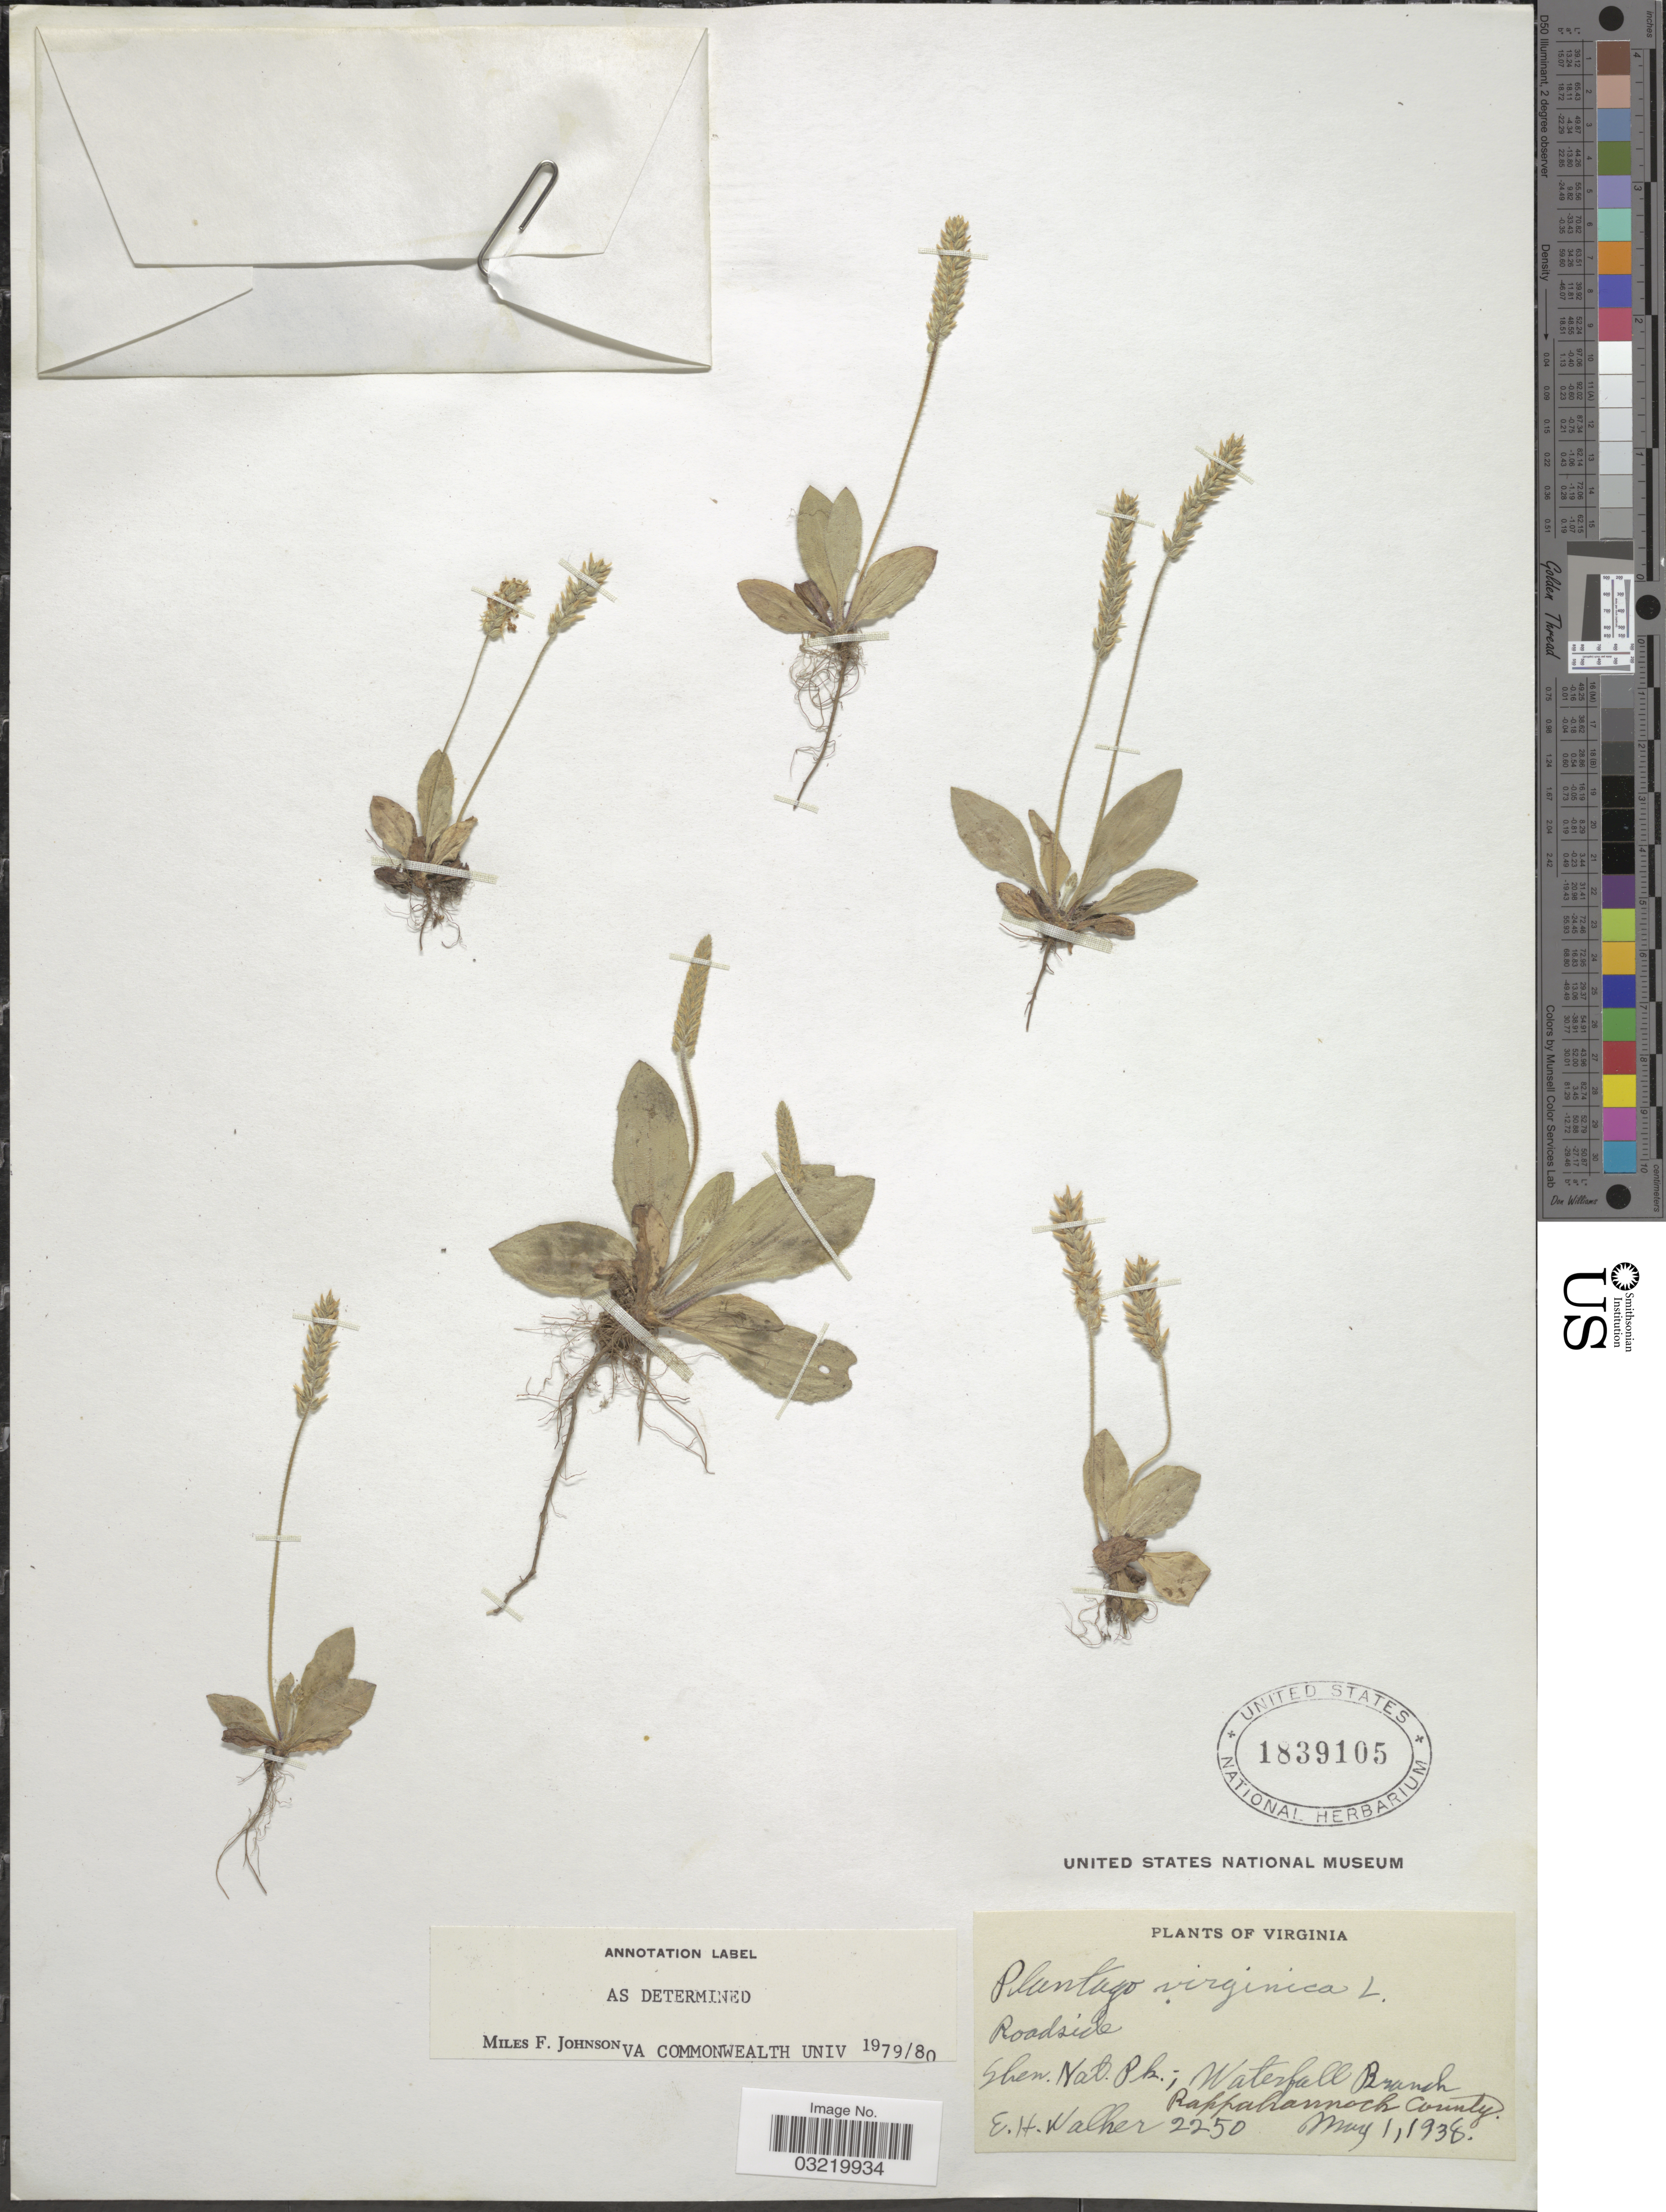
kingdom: Plantae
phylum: Tracheophyta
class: Magnoliopsida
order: Lamiales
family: Plantaginaceae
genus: Plantago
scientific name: Plantago virginica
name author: L.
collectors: E. H. Walker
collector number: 2250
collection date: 1938-05-01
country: United States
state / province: Virginia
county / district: Rappahannock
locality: Roadside. Shen. Nat. Pk.; Waterfall Branch. Rappahannock County.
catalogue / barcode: US 1839105